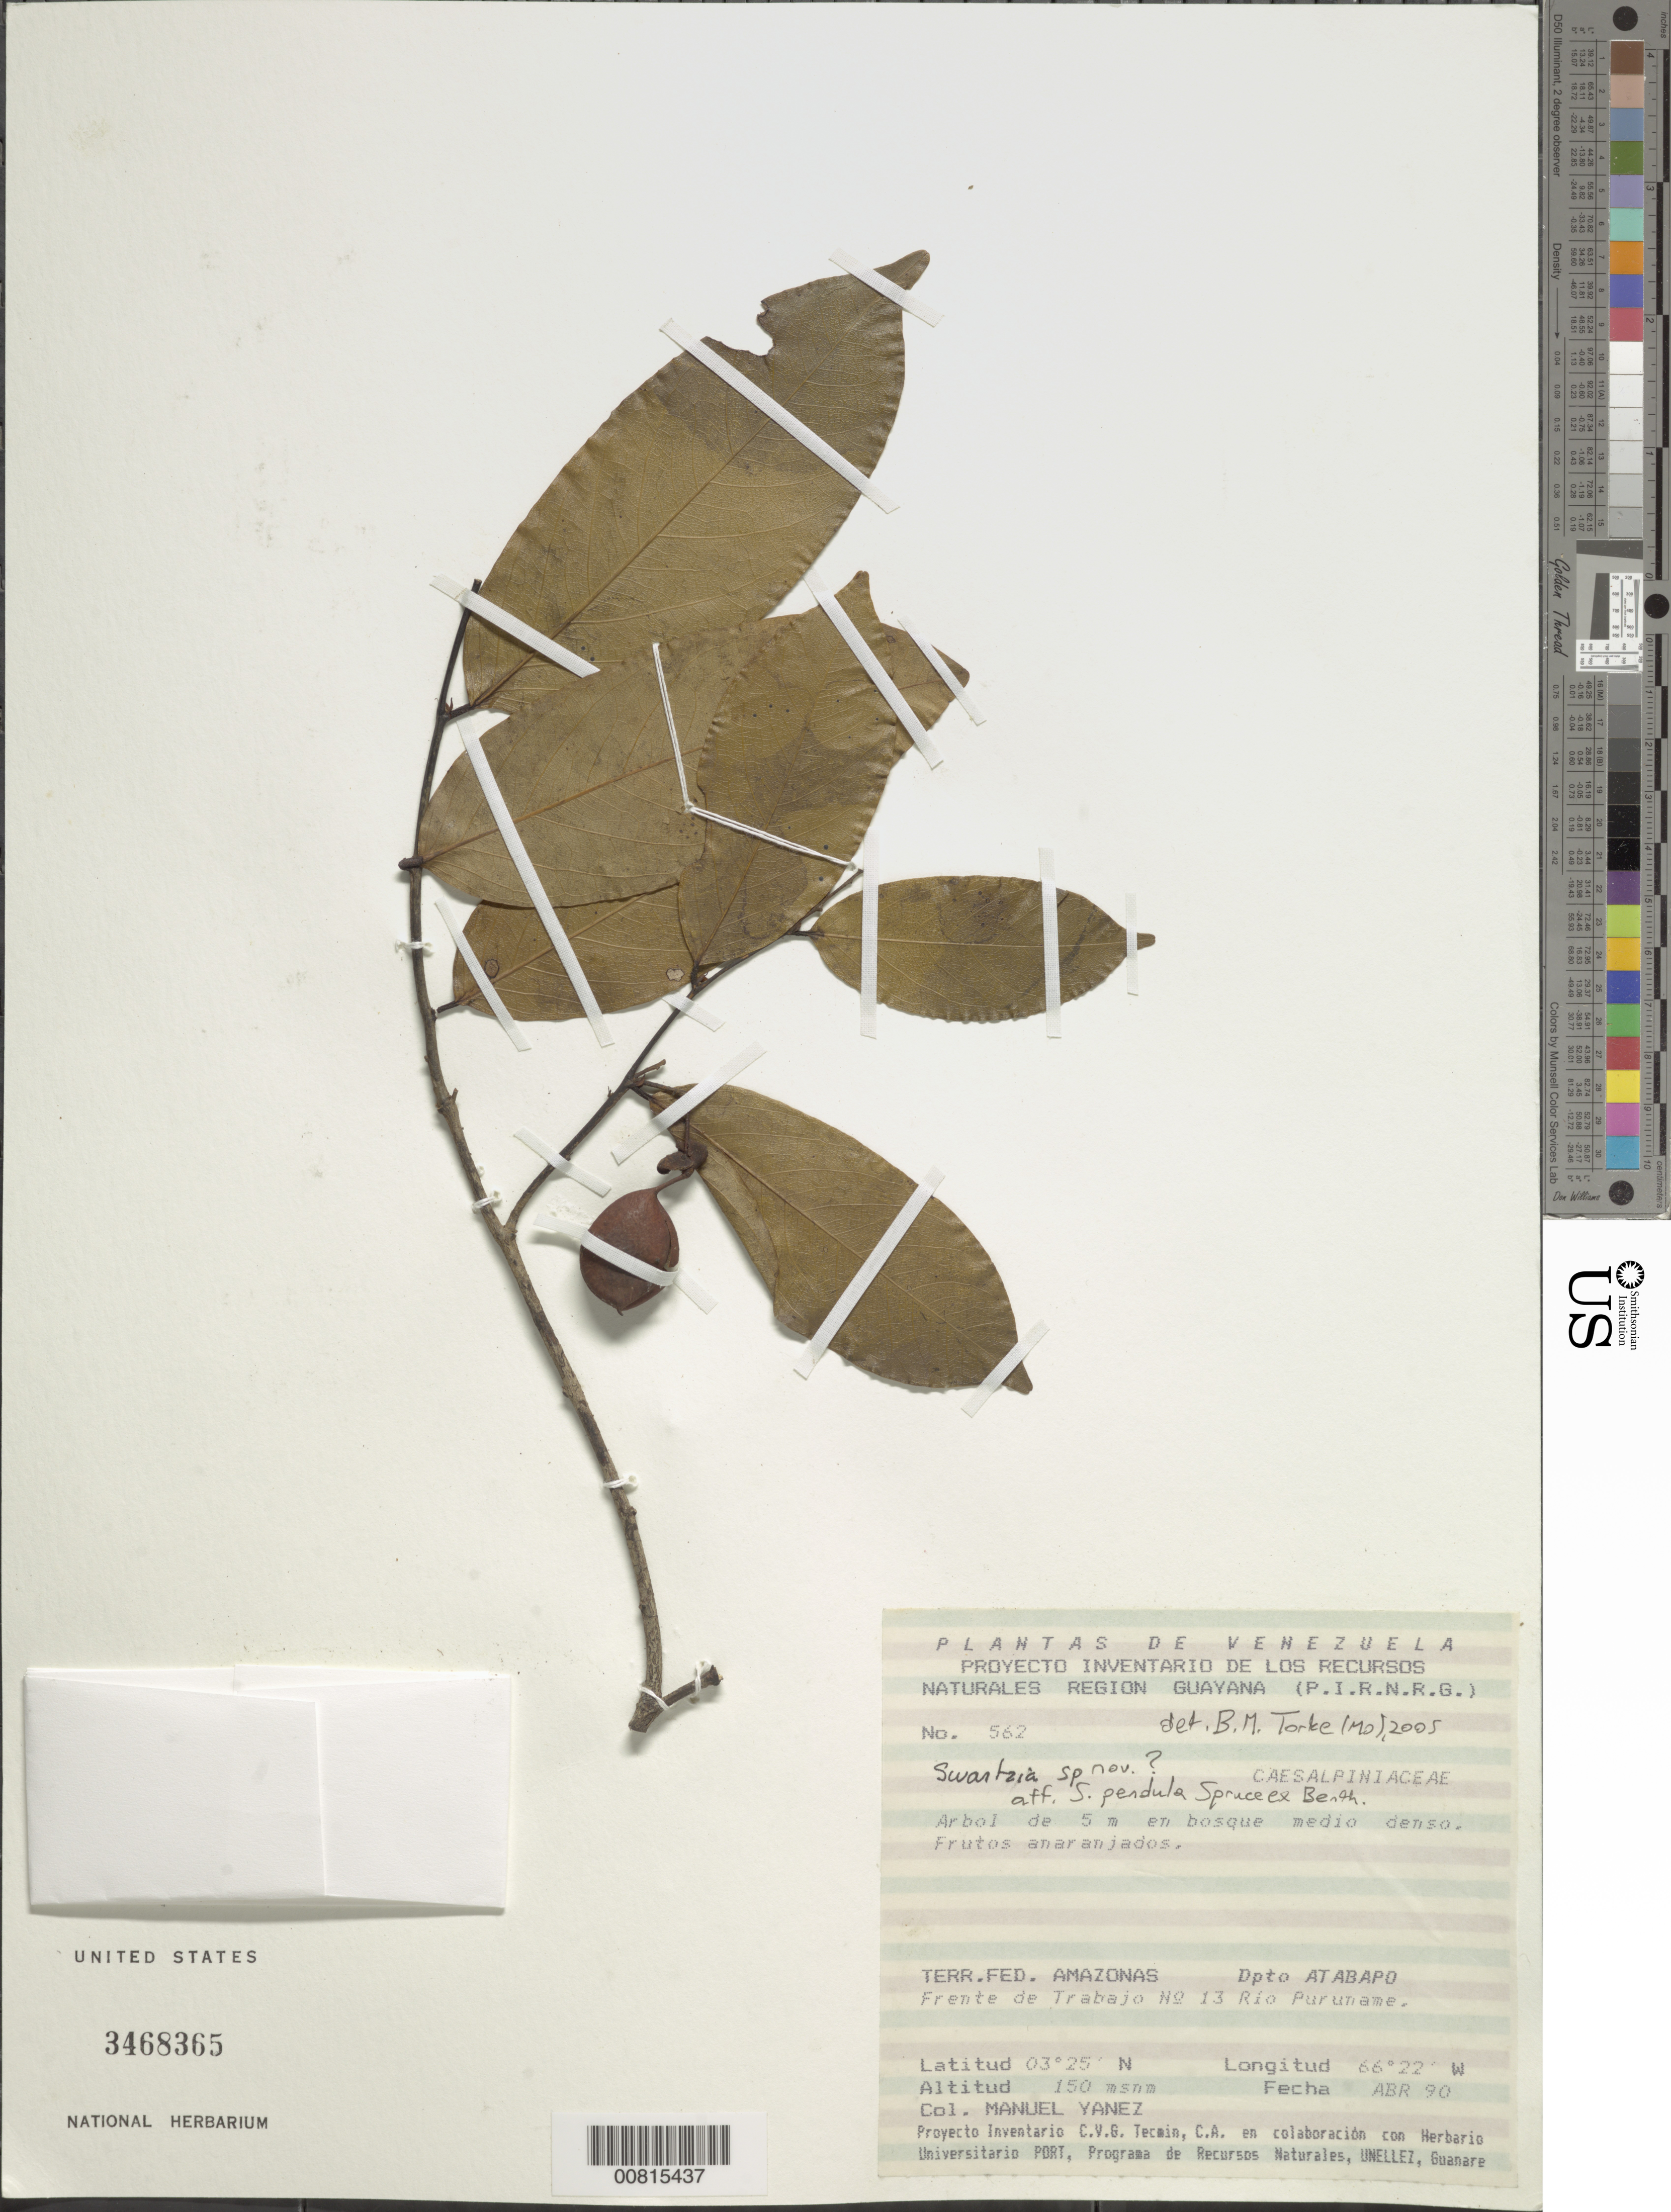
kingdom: Plantae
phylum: Tracheophyta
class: Magnoliopsida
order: Fabales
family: Fabaceae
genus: Swartzia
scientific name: Swartzia pendula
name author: Spruce ex Benth.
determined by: Torke, B. M., (MO)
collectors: M. Yanez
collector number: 562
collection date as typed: Apr-90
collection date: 1990-04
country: Venezuela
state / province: Amazonas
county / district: Atabapo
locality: Río Puruname, frente de Trabajo No. 13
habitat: Bosque medio denso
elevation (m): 150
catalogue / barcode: US 3468365